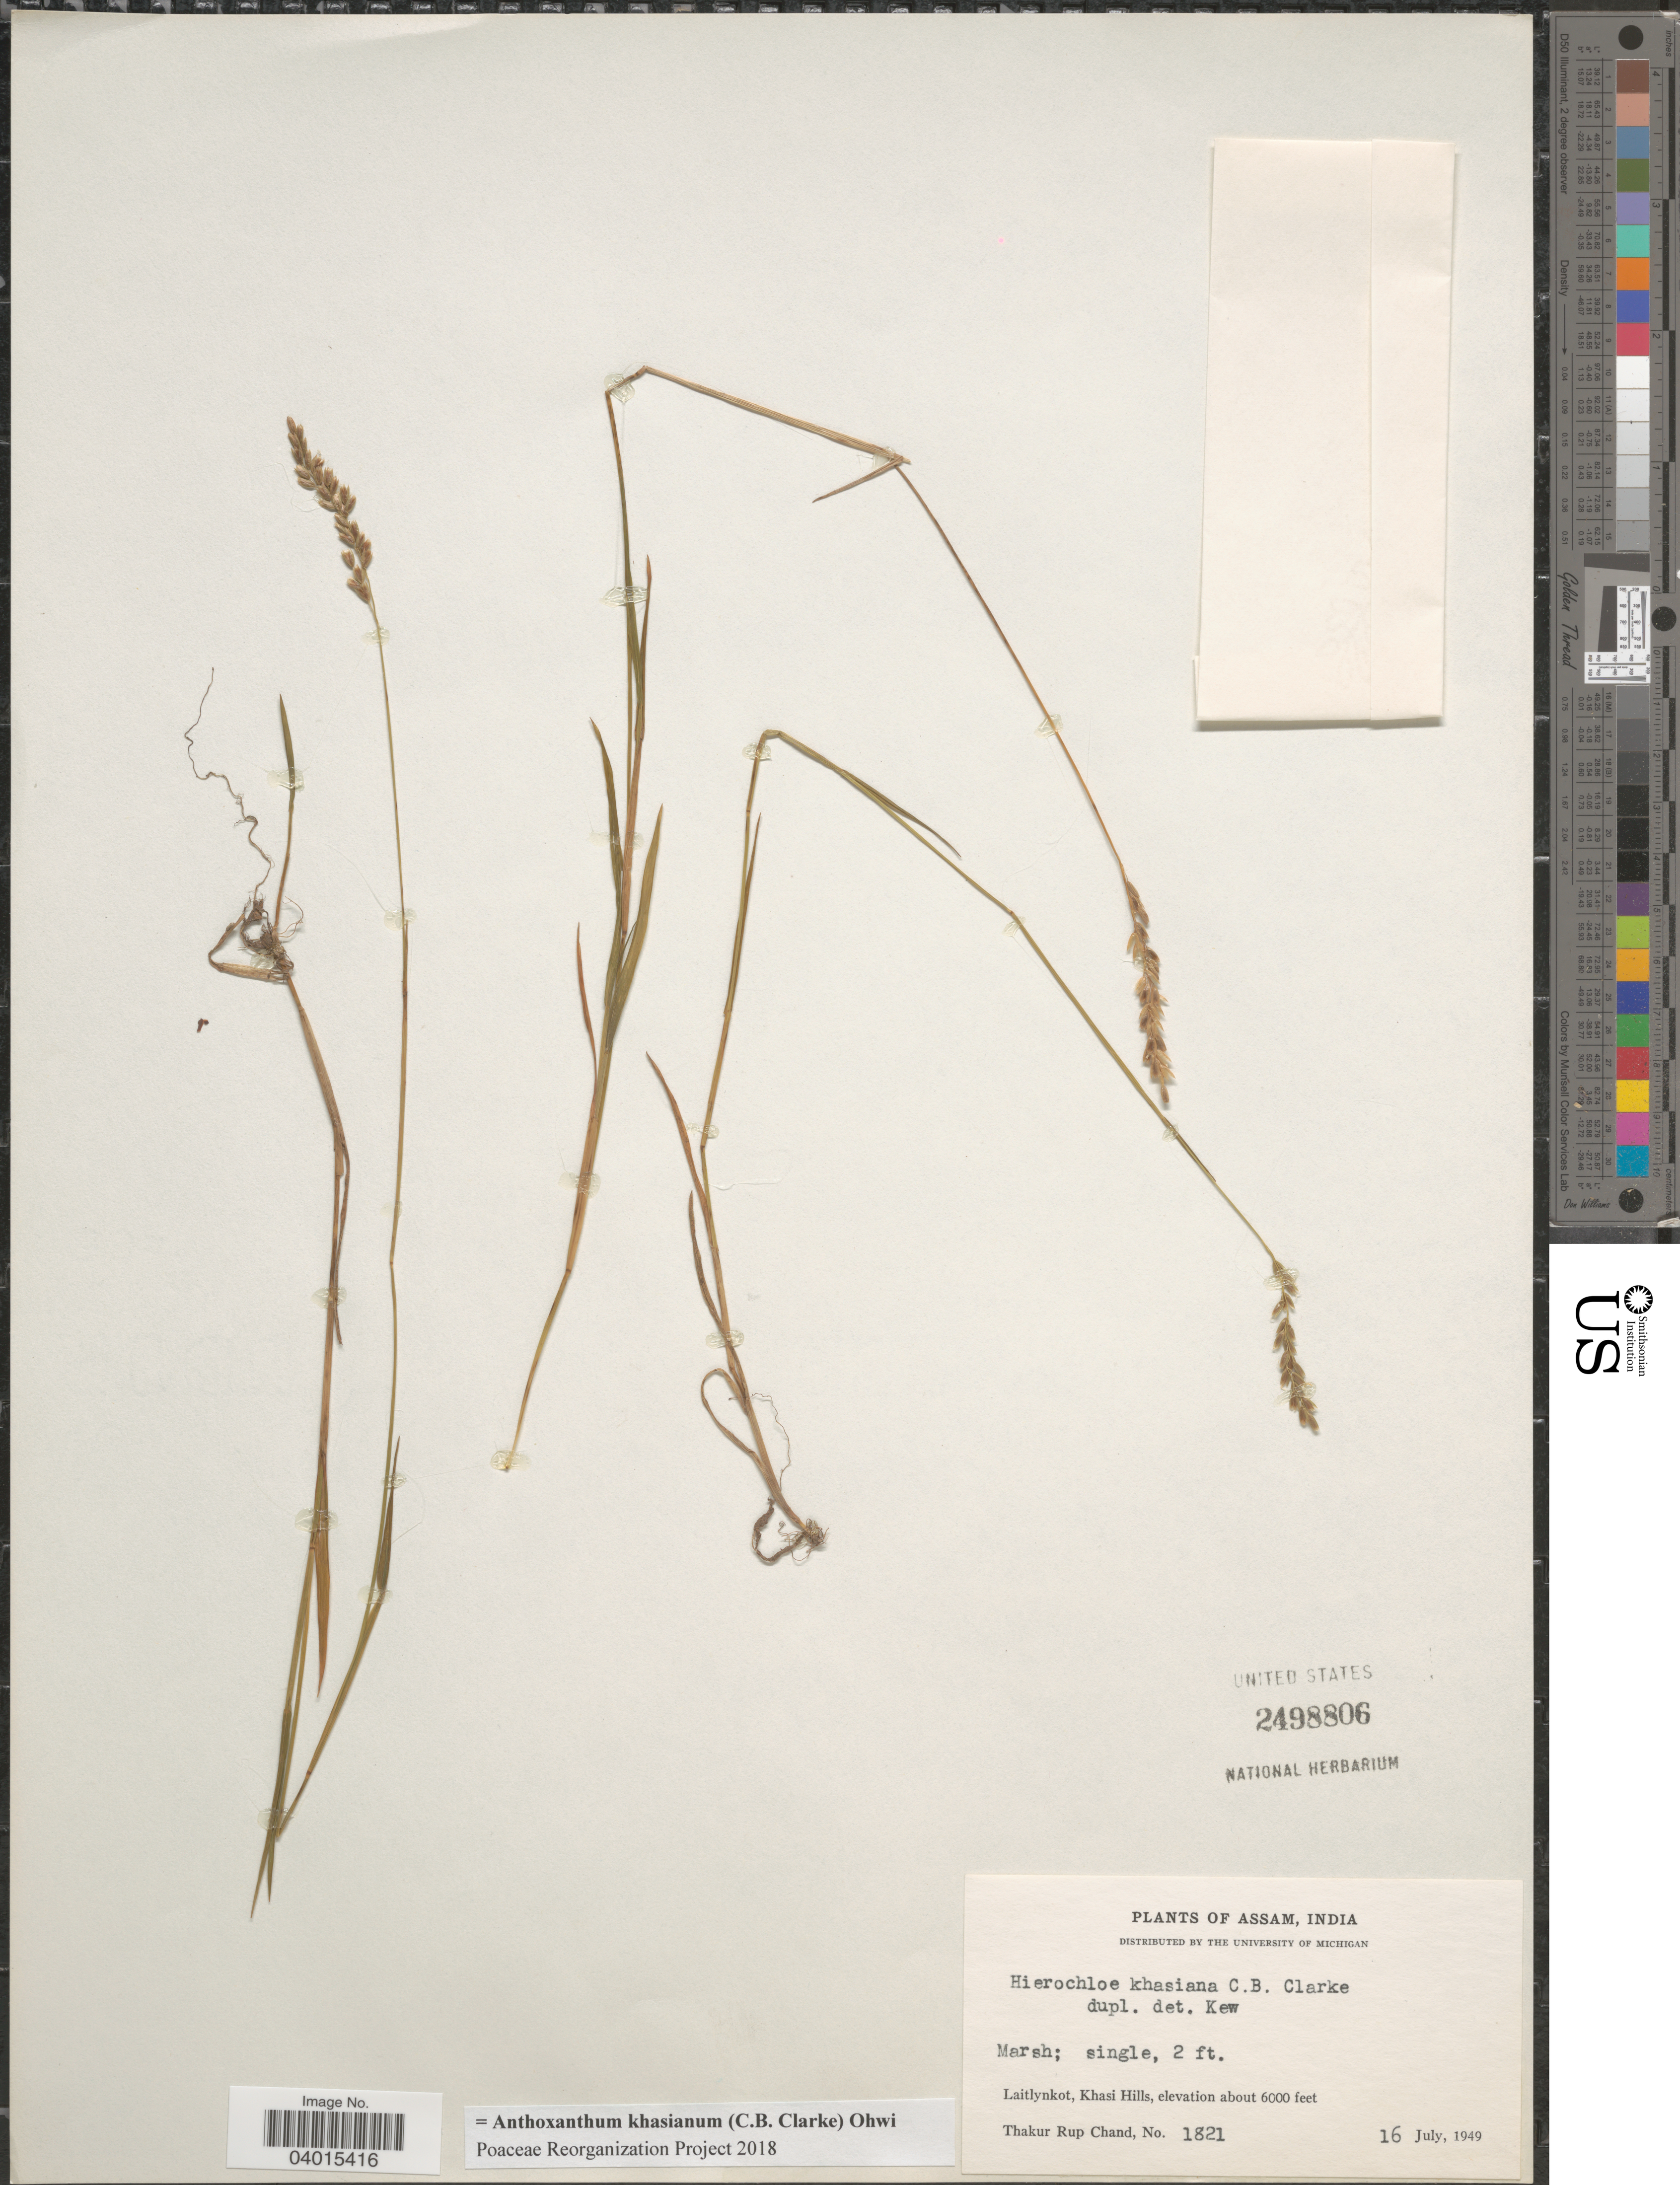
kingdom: Plantae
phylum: Tracheophyta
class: Liliopsida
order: Poales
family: Poaceae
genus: Anthoxanthum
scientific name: Anthoxanthum khasianum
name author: (C.B. Clarke) Ohwi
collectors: T. R. Chand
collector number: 1821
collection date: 1949-07-16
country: India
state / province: Meghalaya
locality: Laitlynkot, Khasi Hills.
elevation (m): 1829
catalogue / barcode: US 2498806